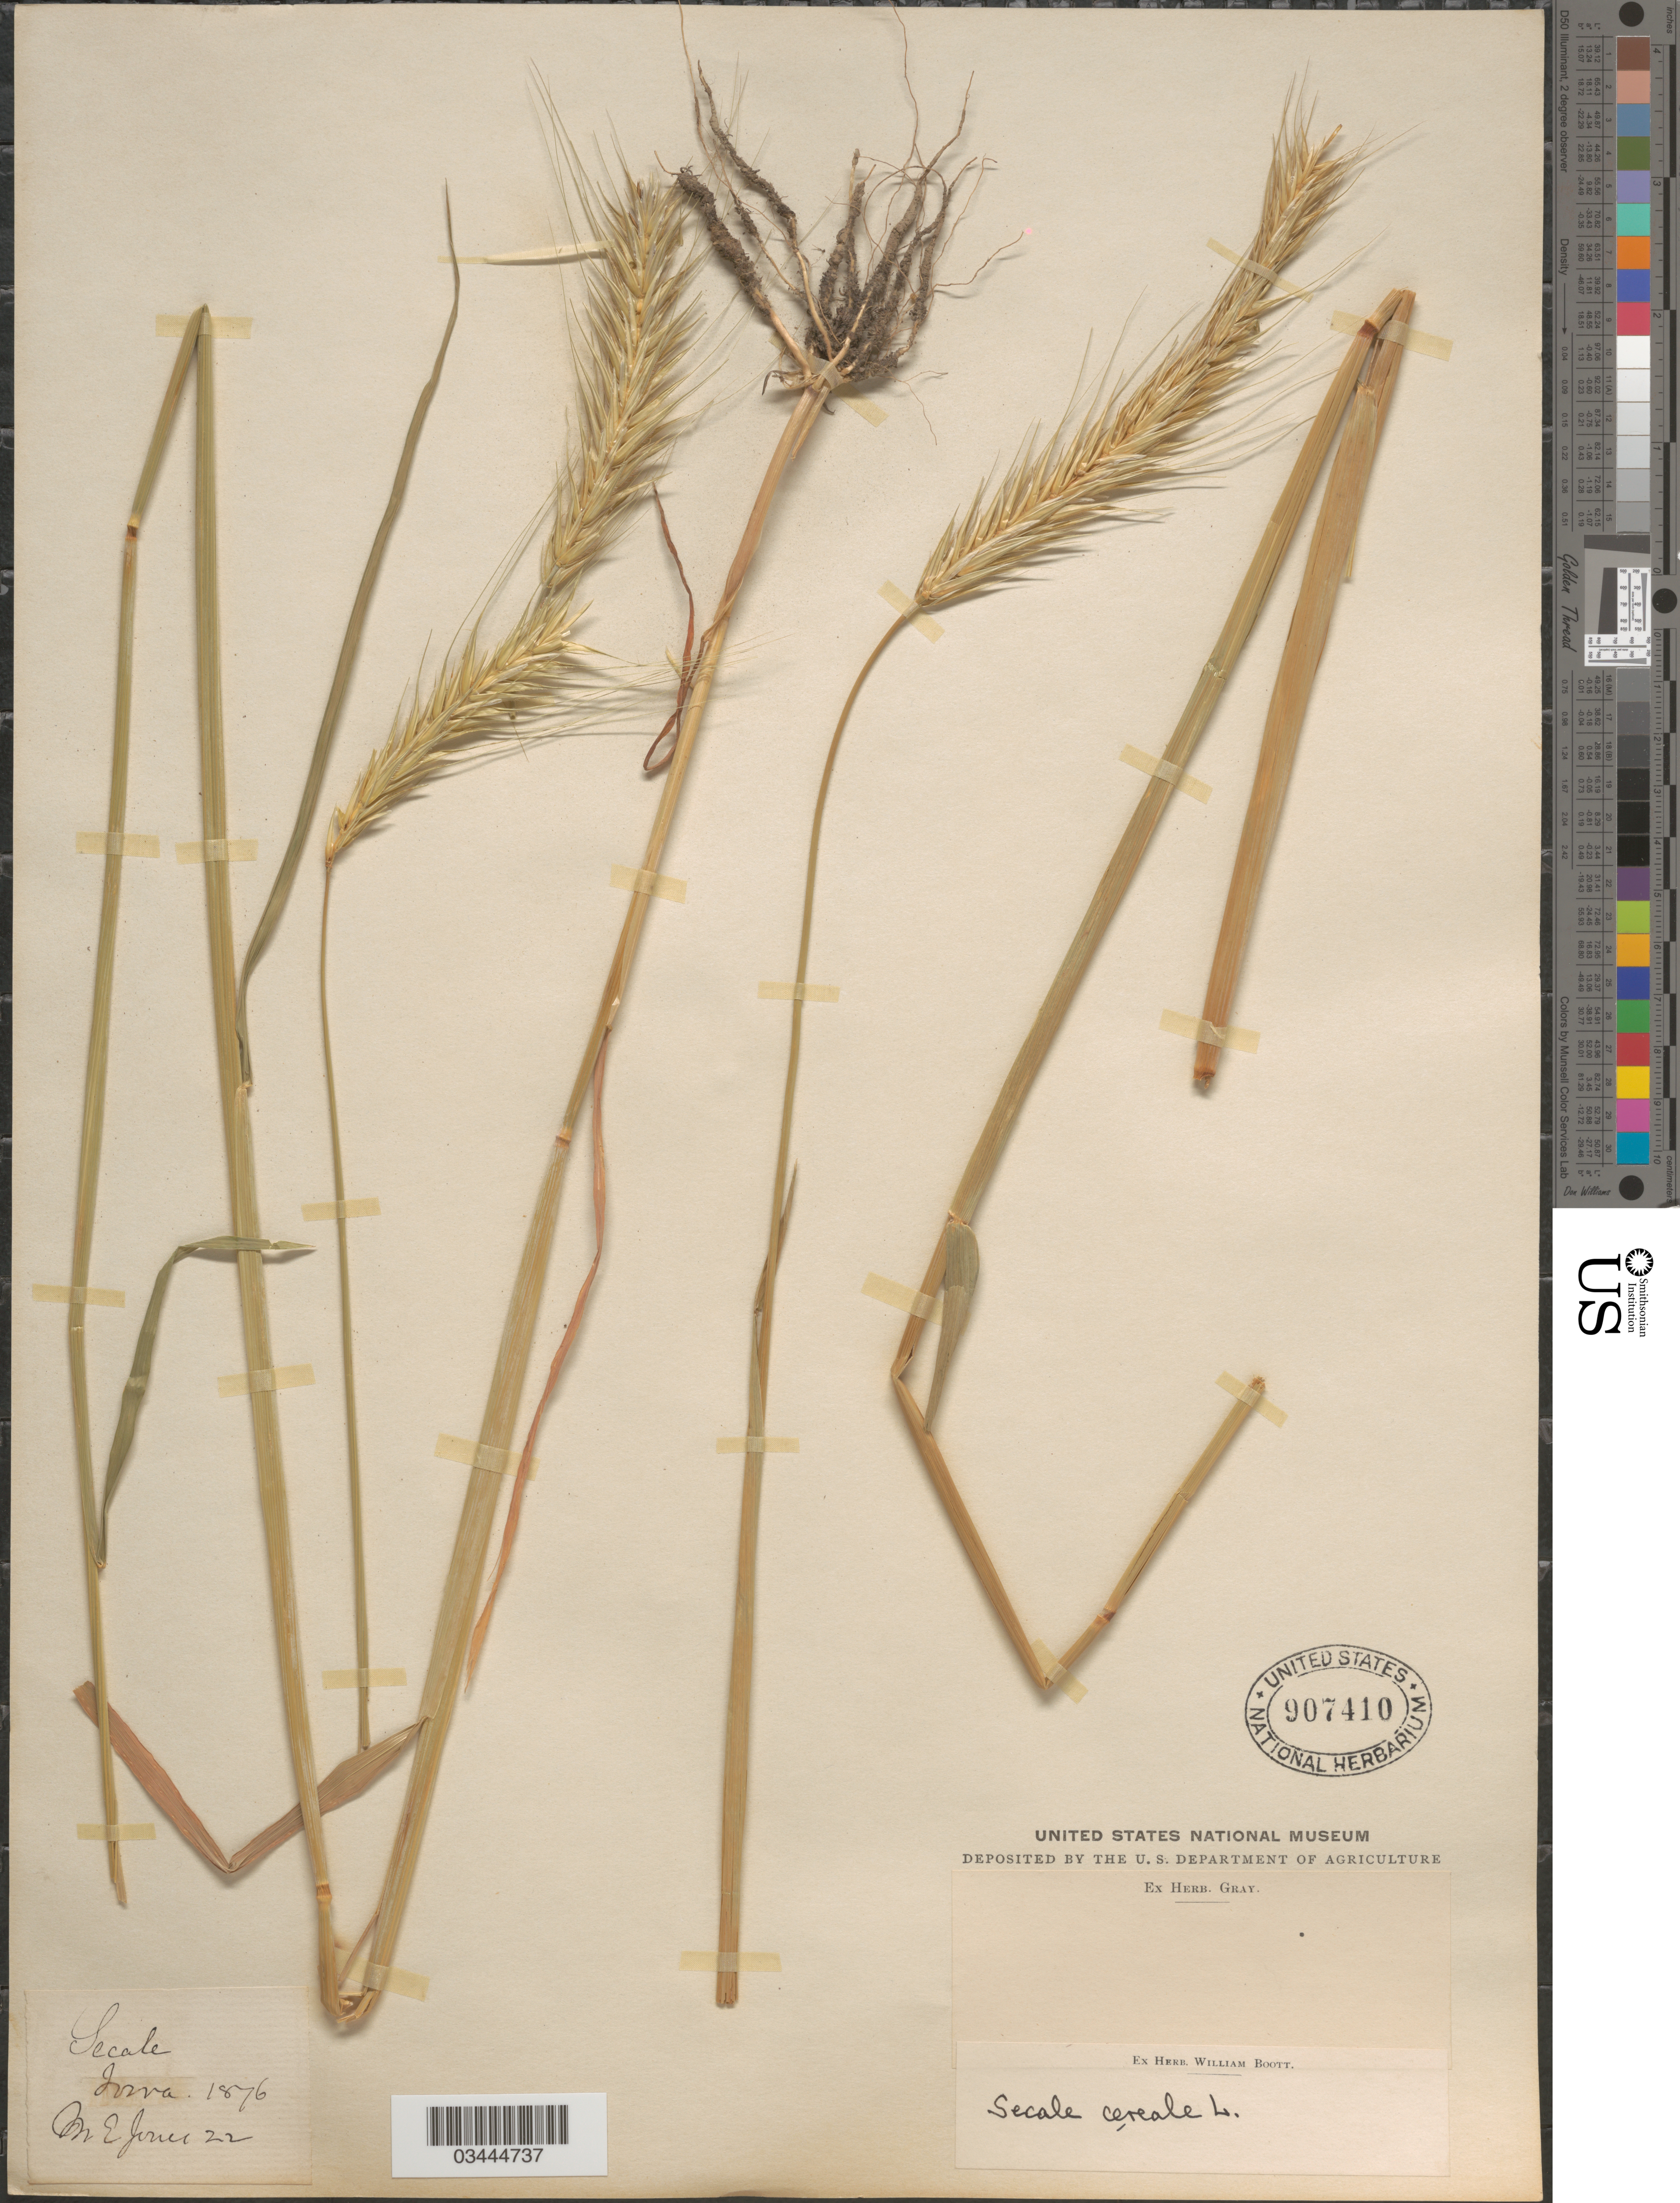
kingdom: Plantae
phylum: Tracheophyta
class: Liliopsida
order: Poales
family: Poaceae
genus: Secale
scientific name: Secale cereale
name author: L.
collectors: M. E. Jones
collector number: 22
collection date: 1876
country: United States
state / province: Iowa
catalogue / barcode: US 907410